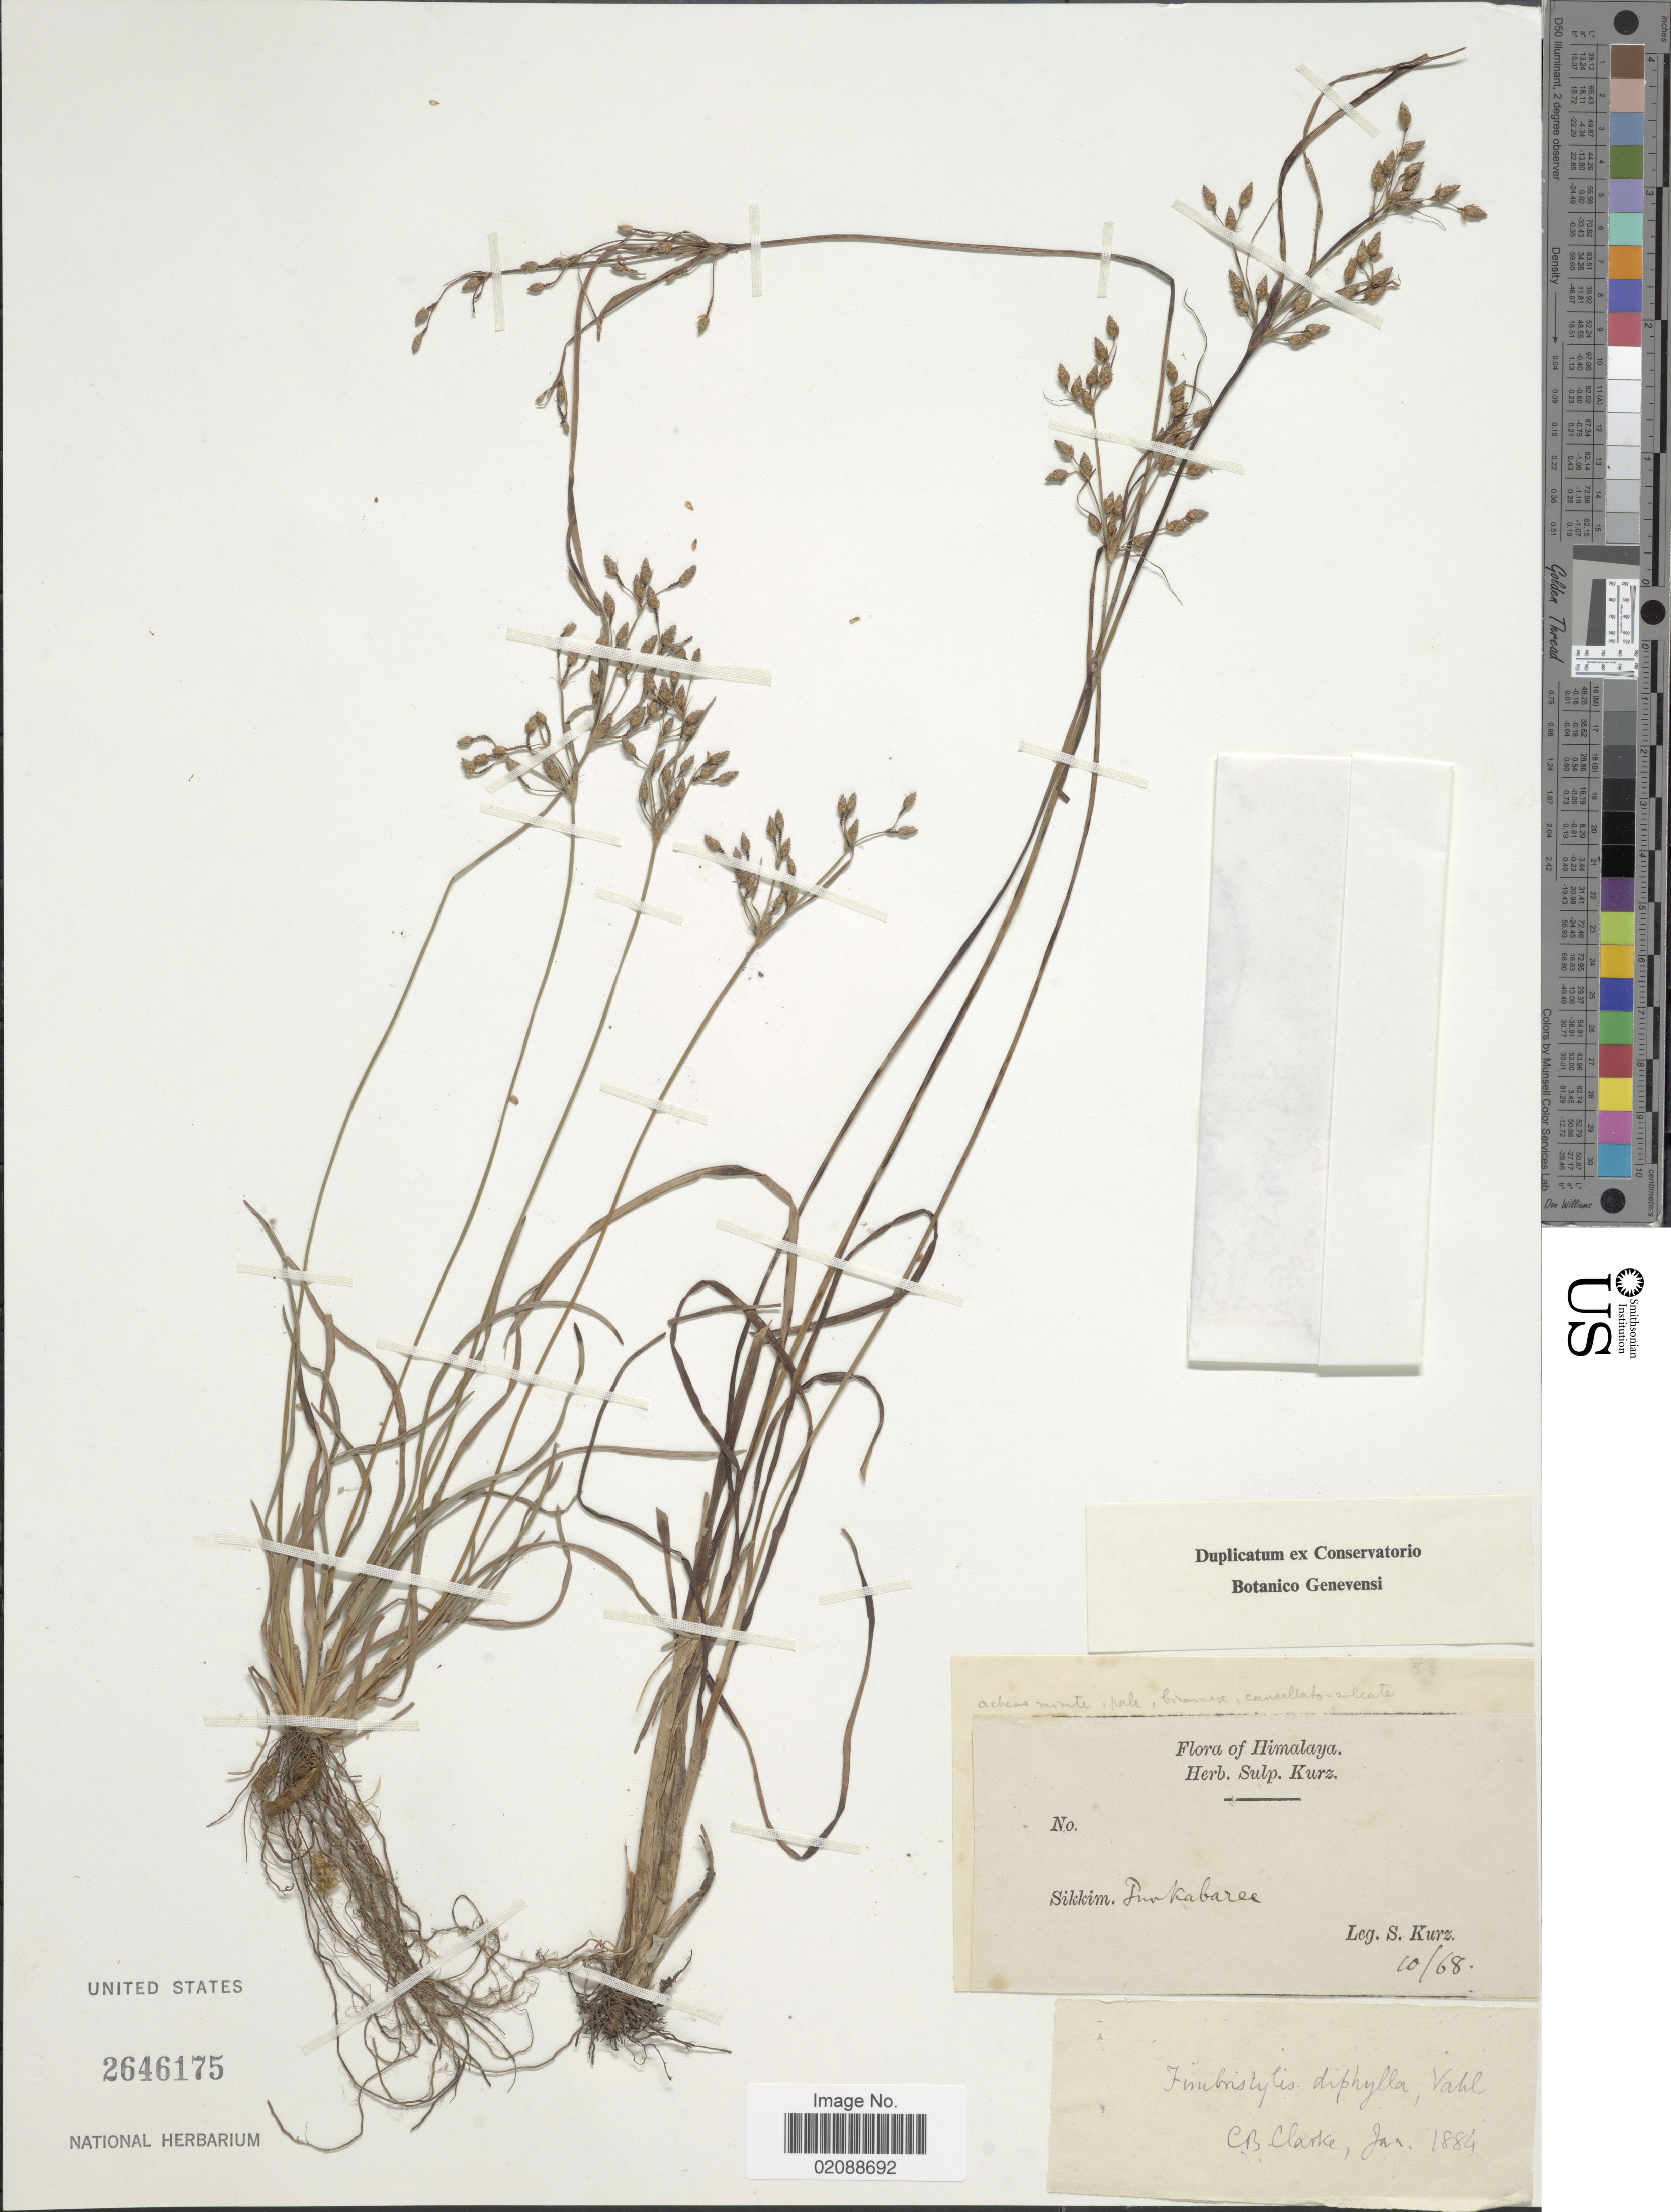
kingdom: Plantae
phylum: Tracheophyta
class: Liliopsida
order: Poales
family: Cyperaceae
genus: Fimbristylis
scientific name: Fimbristylis annua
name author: (All.) Roem. & Schult.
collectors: C. B. Clarke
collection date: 1884-01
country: India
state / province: Sikkim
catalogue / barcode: US 2646175-2